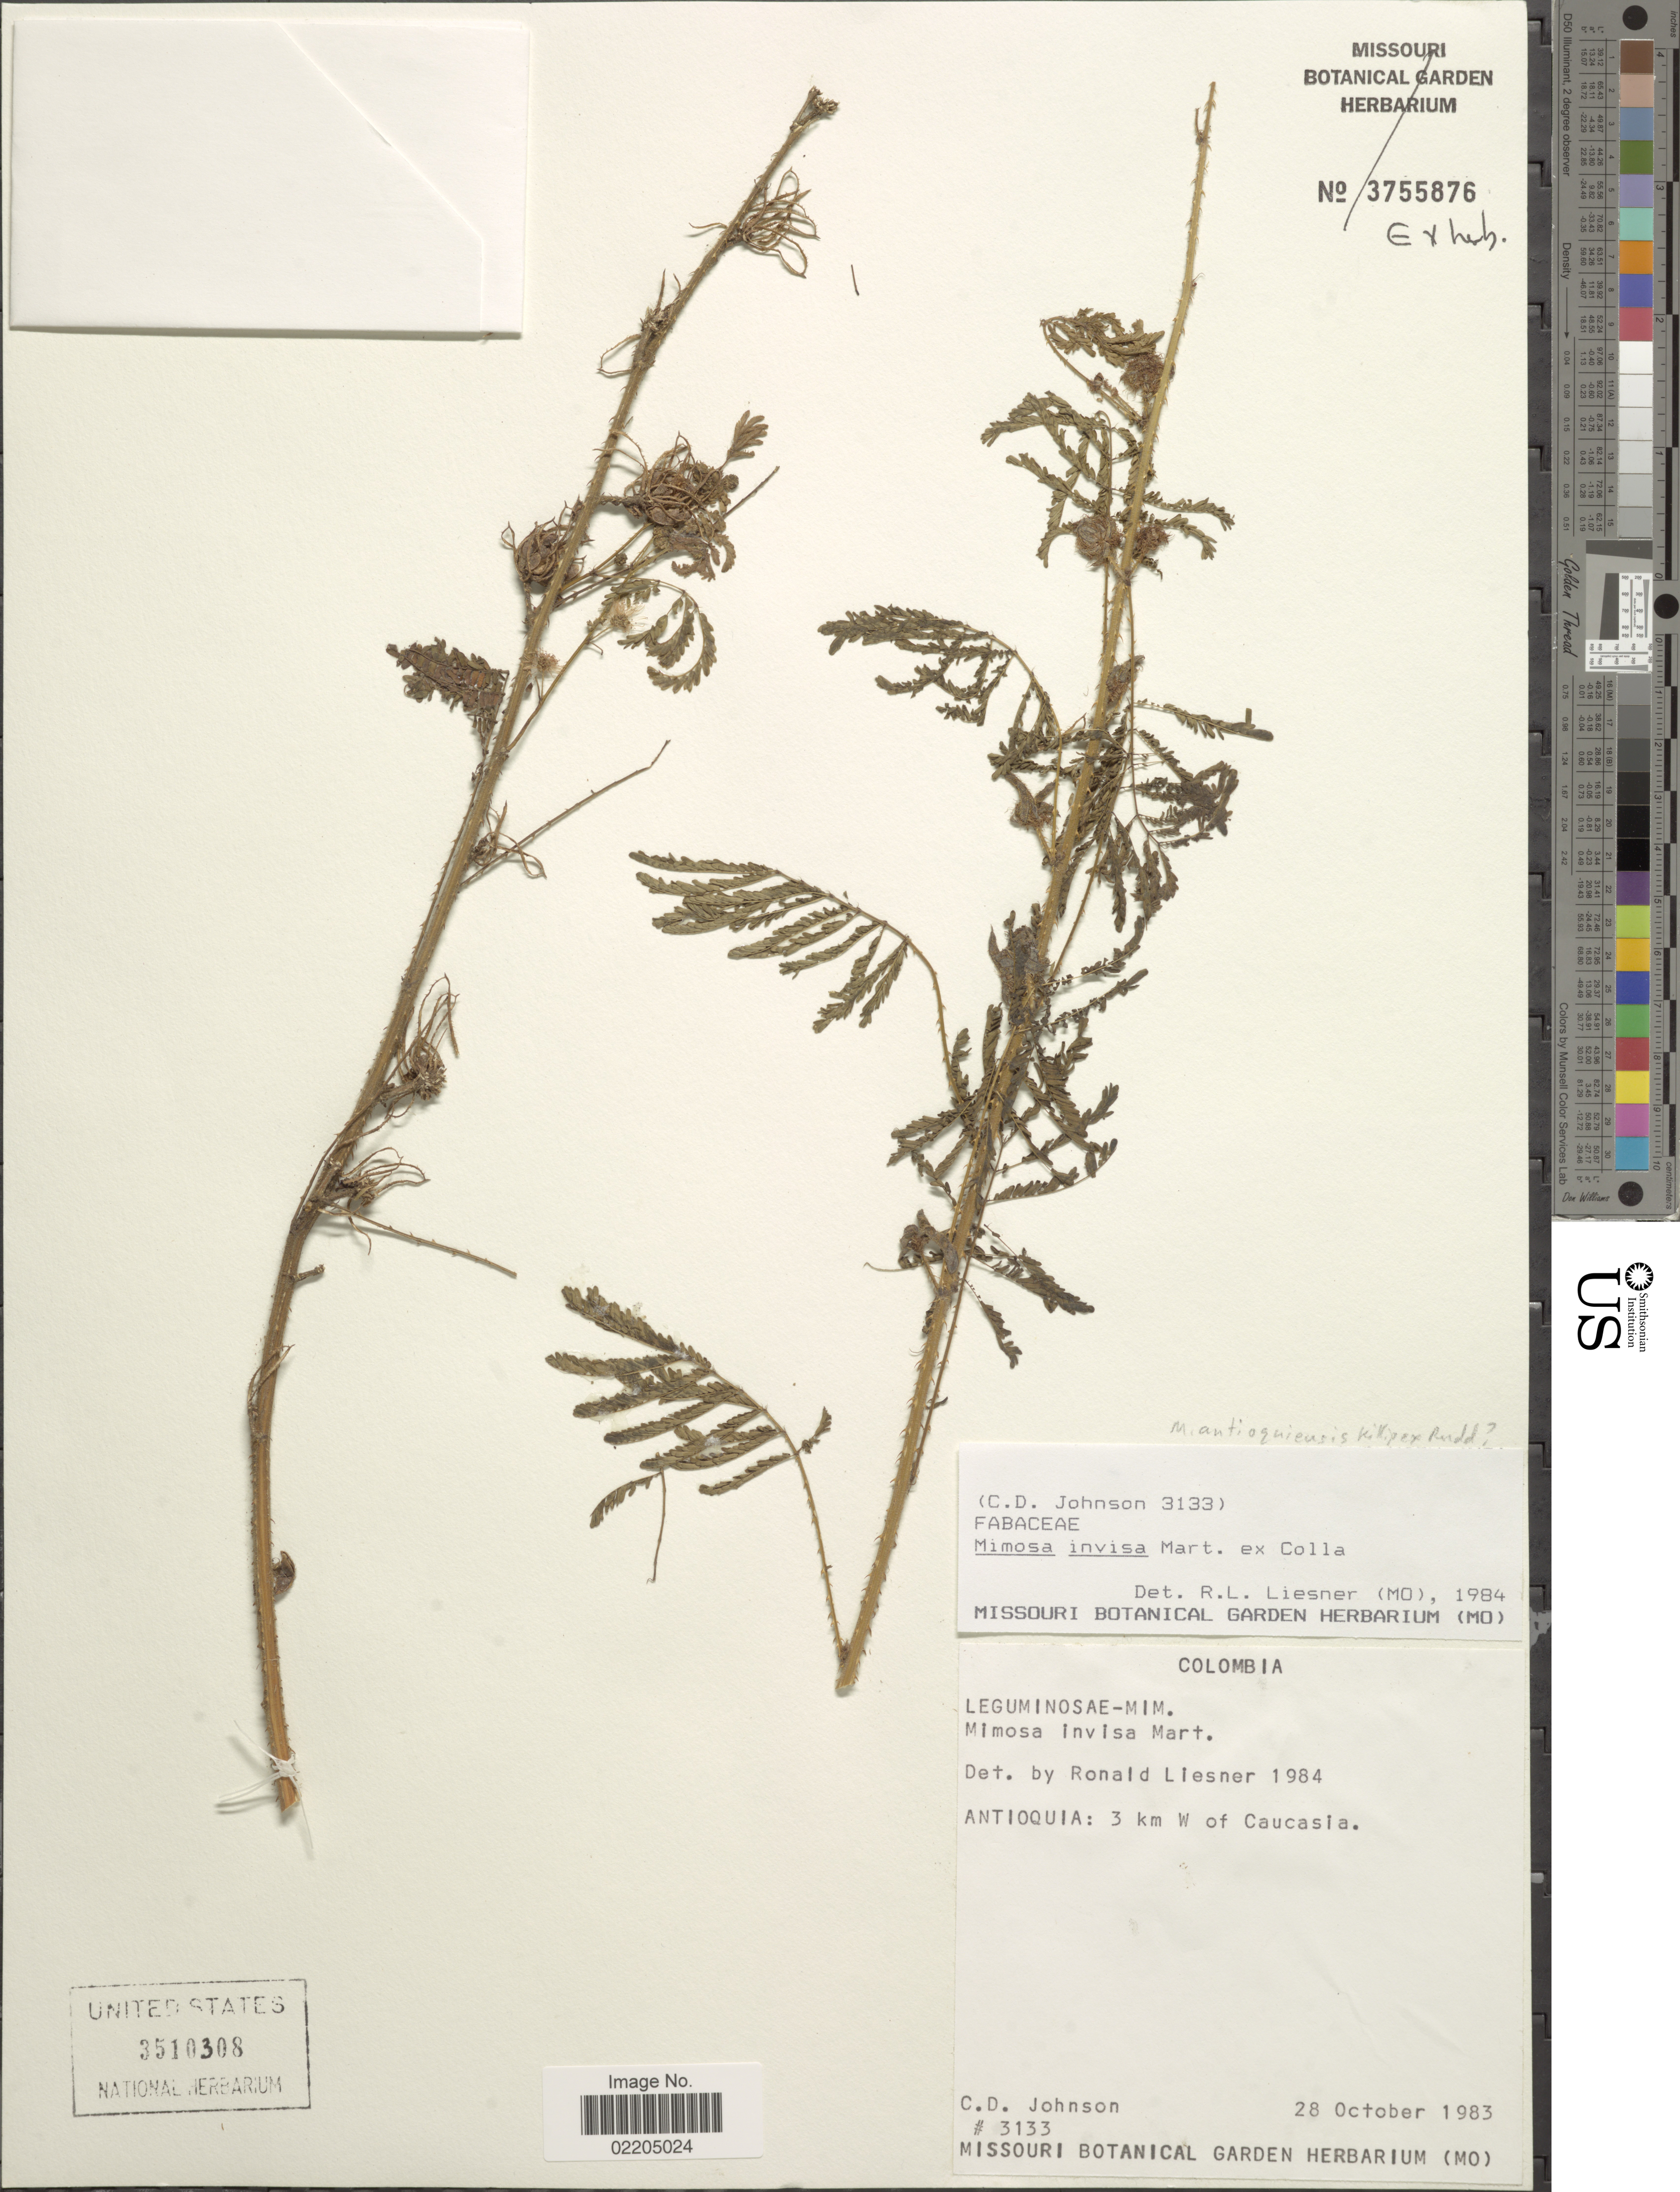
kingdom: Plantae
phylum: Tracheophyta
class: Magnoliopsida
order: Fabales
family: Fabaceae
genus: Mimosa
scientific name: Mimosa antioquiensis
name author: Killip ex Rudd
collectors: C. D. Johnson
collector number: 3133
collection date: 1983-10-28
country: Colombia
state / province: Antioquia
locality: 3 km W of Caucasia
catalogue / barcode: US 3510308